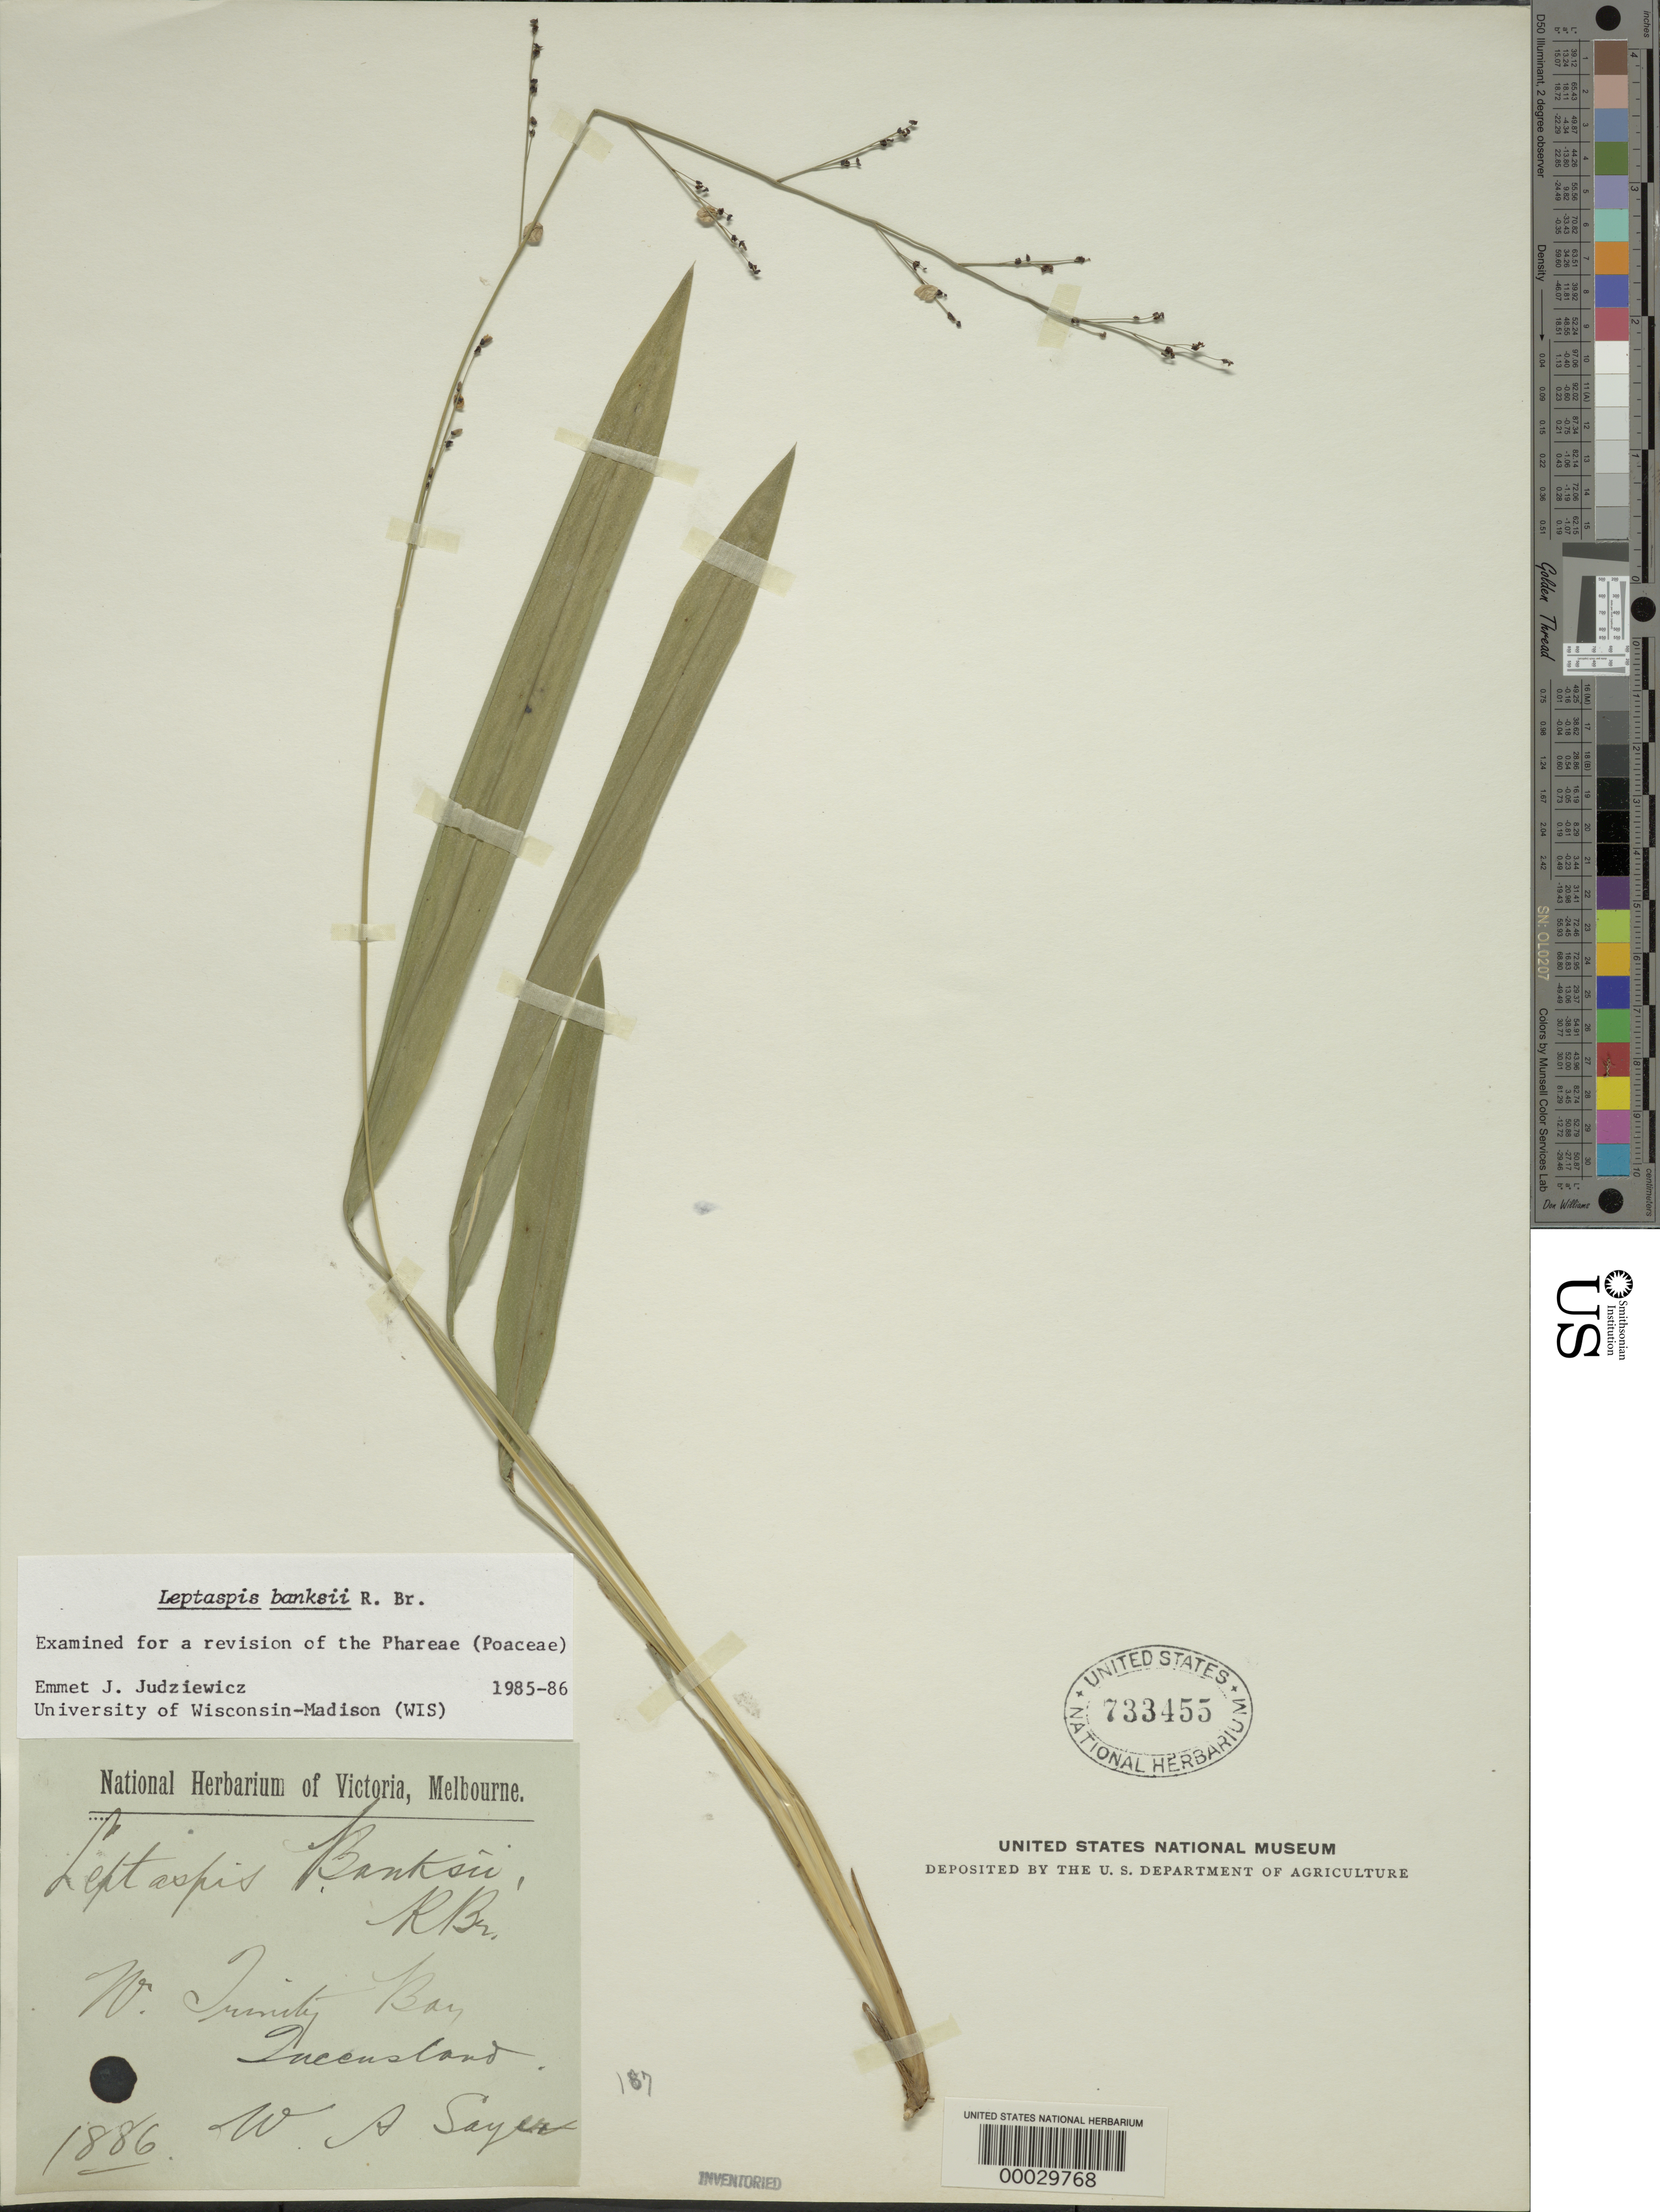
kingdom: Plantae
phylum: Tracheophyta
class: Liliopsida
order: Poales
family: Poaceae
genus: Leptaspis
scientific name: Leptaspis banksii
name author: R. Br.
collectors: W. Sayer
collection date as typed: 1886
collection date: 1886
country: Australia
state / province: Queensland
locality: W. trinity bay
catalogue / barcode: US 733455